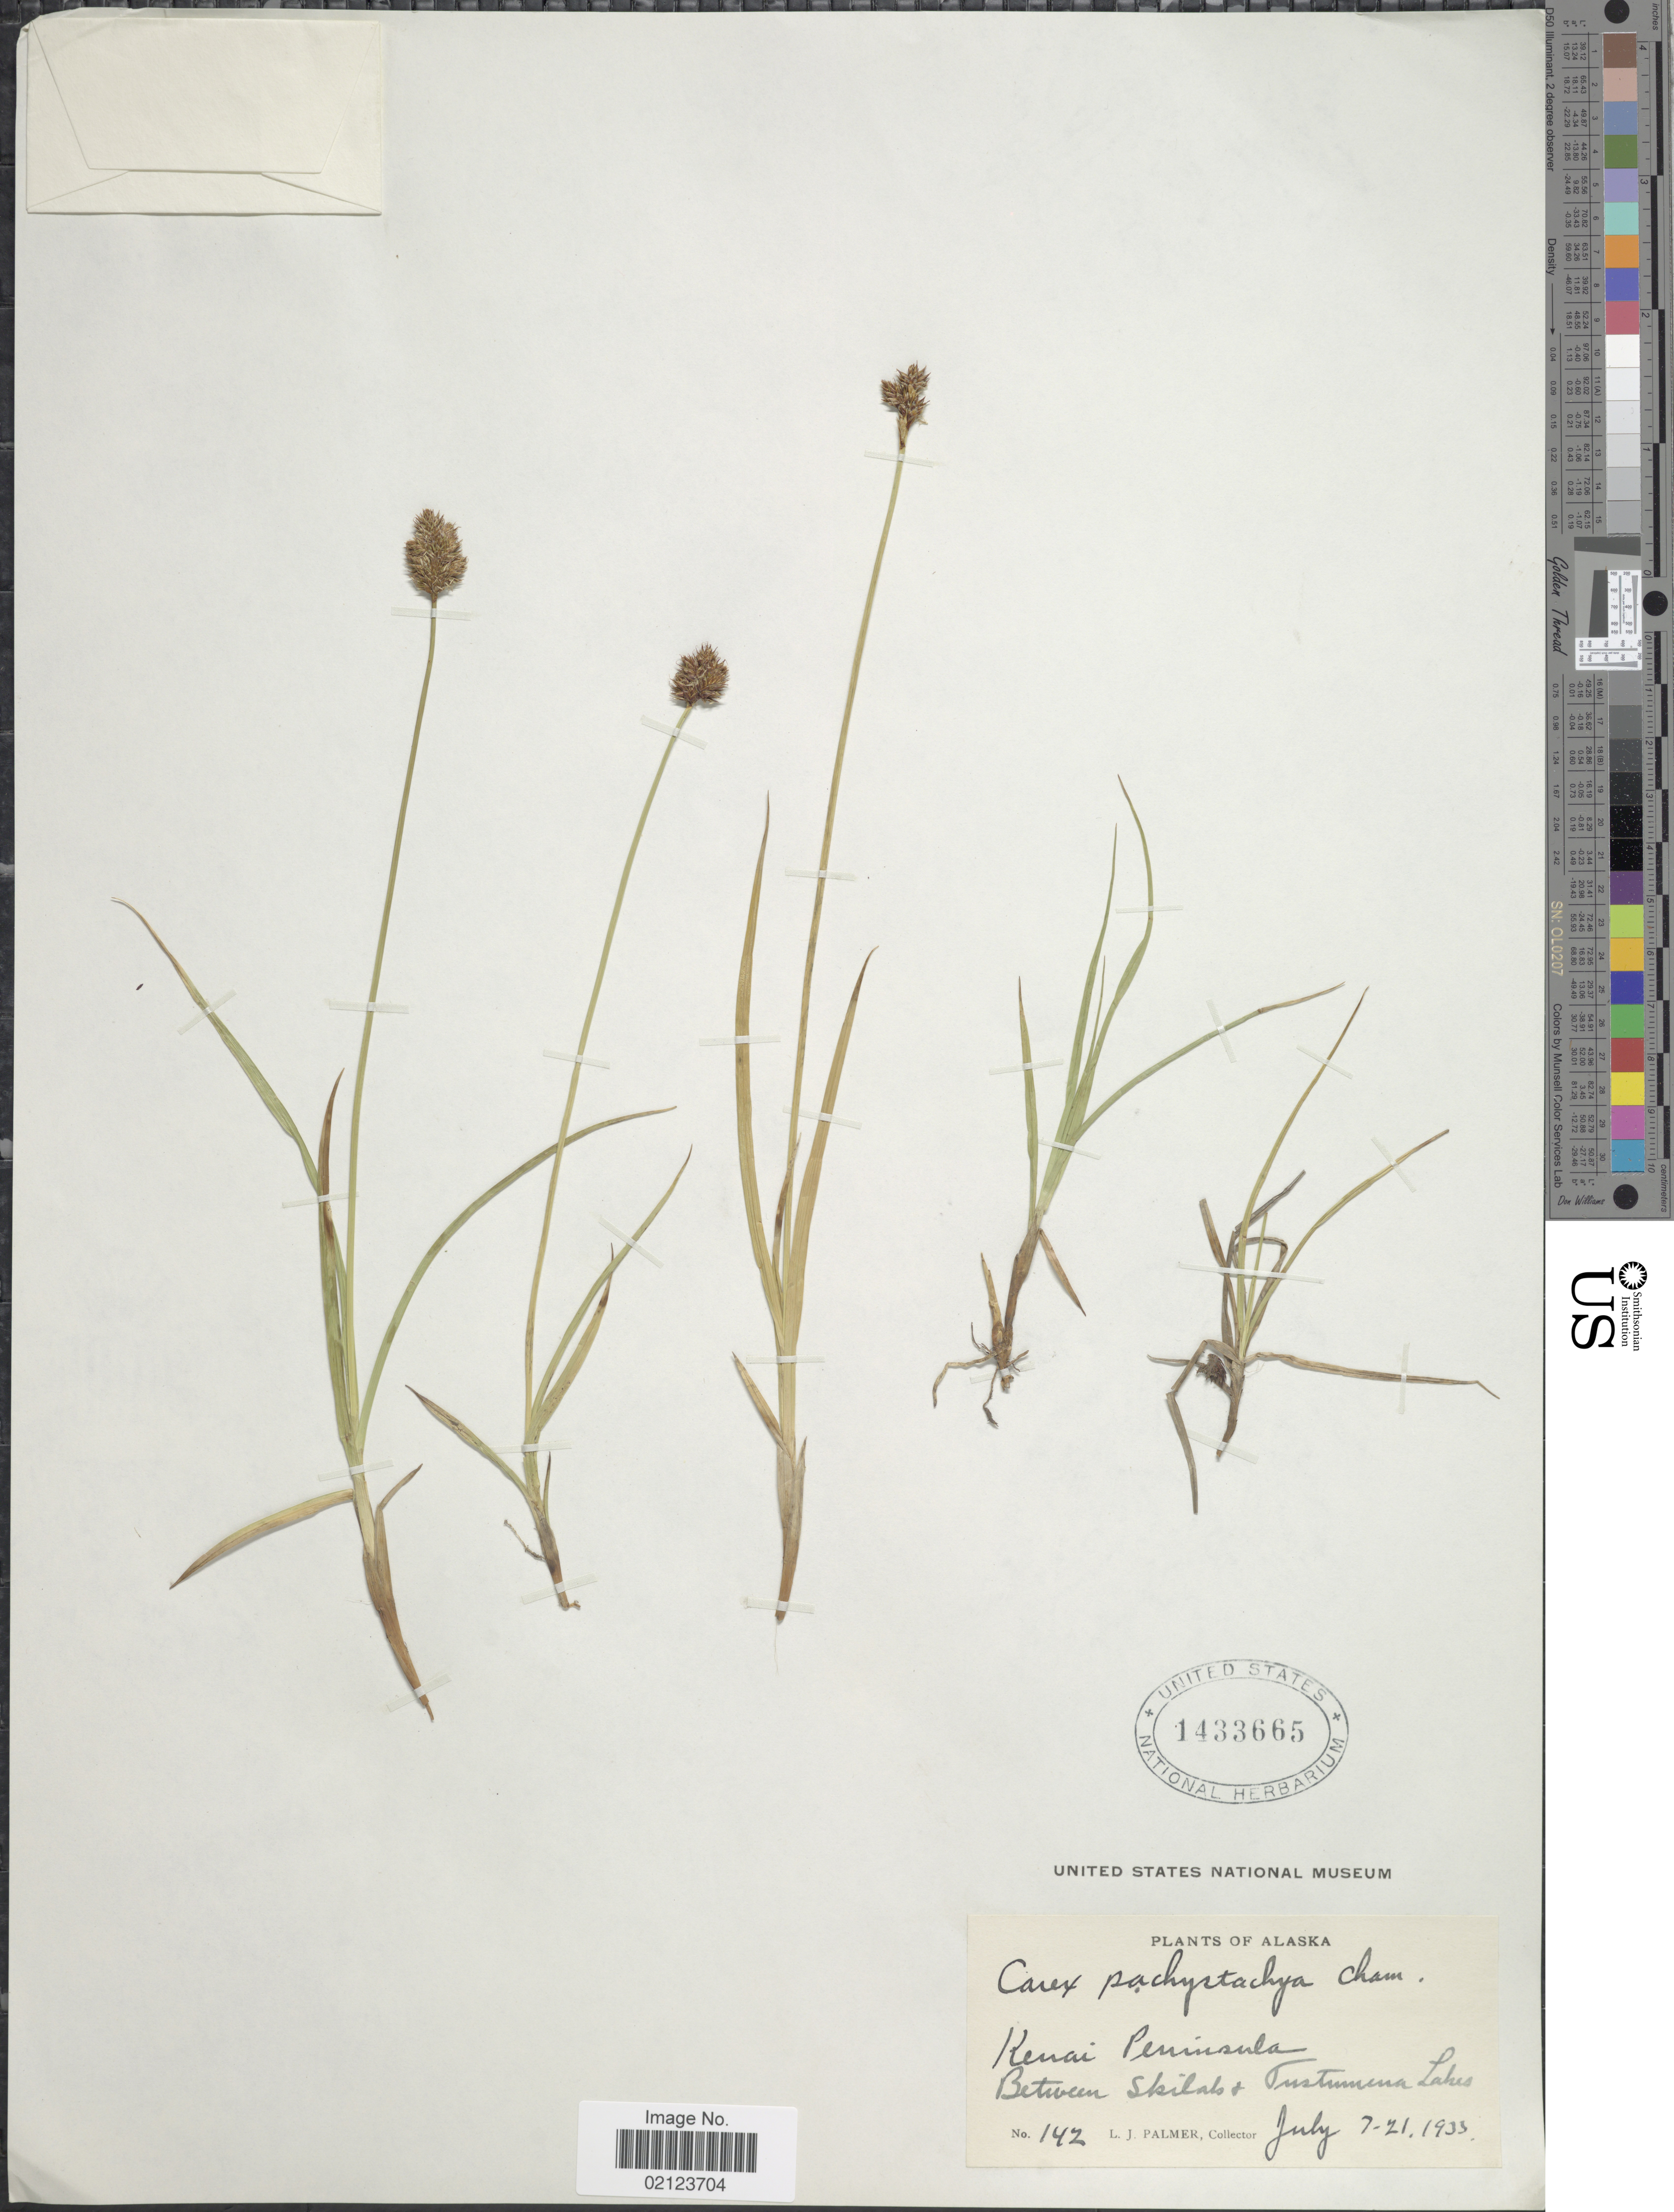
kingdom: Plantae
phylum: Tracheophyta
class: Liliopsida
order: Poales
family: Cyperaceae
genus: Carex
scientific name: Carex pachystachya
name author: Cham. ex Steud.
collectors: L. J. Palmer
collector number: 142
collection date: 1933-07-07/1933-07-21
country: United States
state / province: Alaska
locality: Kenai Peninsula, Between Shiloh and Tustumena Lakes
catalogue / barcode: US 1433665